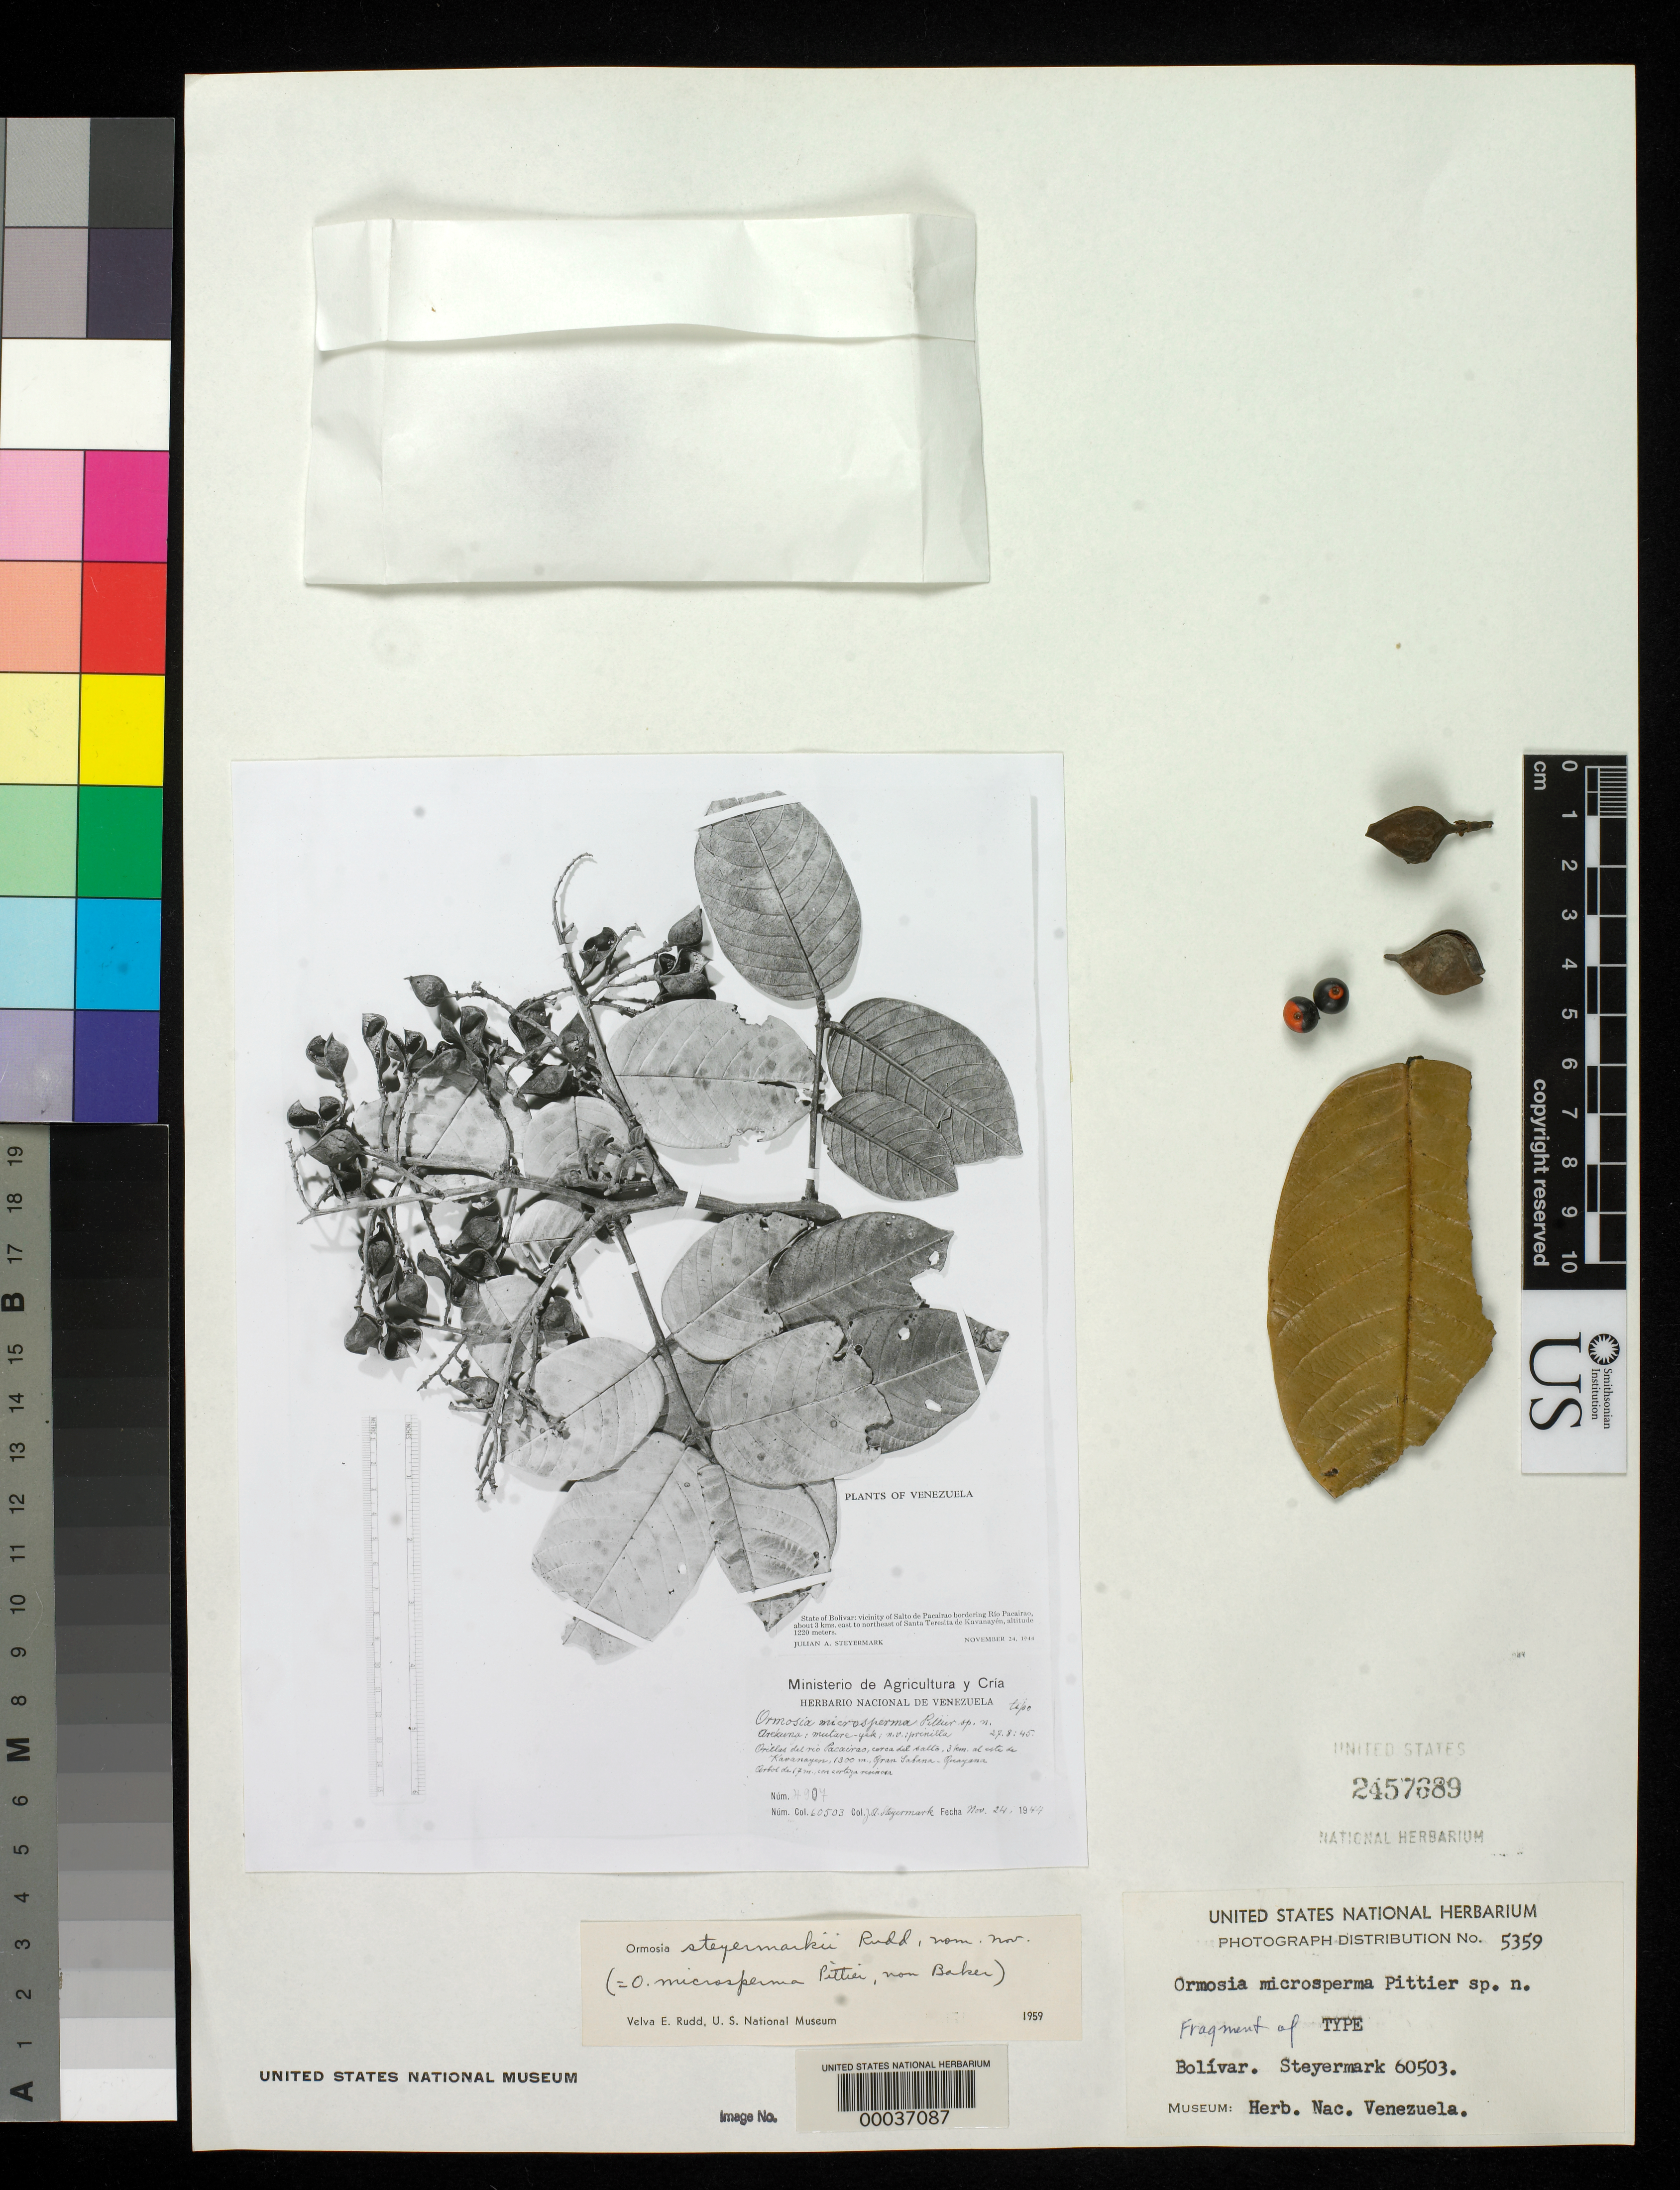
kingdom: Plantae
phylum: Tracheophyta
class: Magnoliopsida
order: Fabales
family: Fabaceae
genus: Ormosia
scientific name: Ormosia microsperma Pittier, nom. illeg. hom.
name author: Pittier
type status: Type Collection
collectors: J. Steyermark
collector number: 60503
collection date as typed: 24 Nov 1944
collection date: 1944-11-24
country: Venezuela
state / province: Mérida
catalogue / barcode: US 2457689